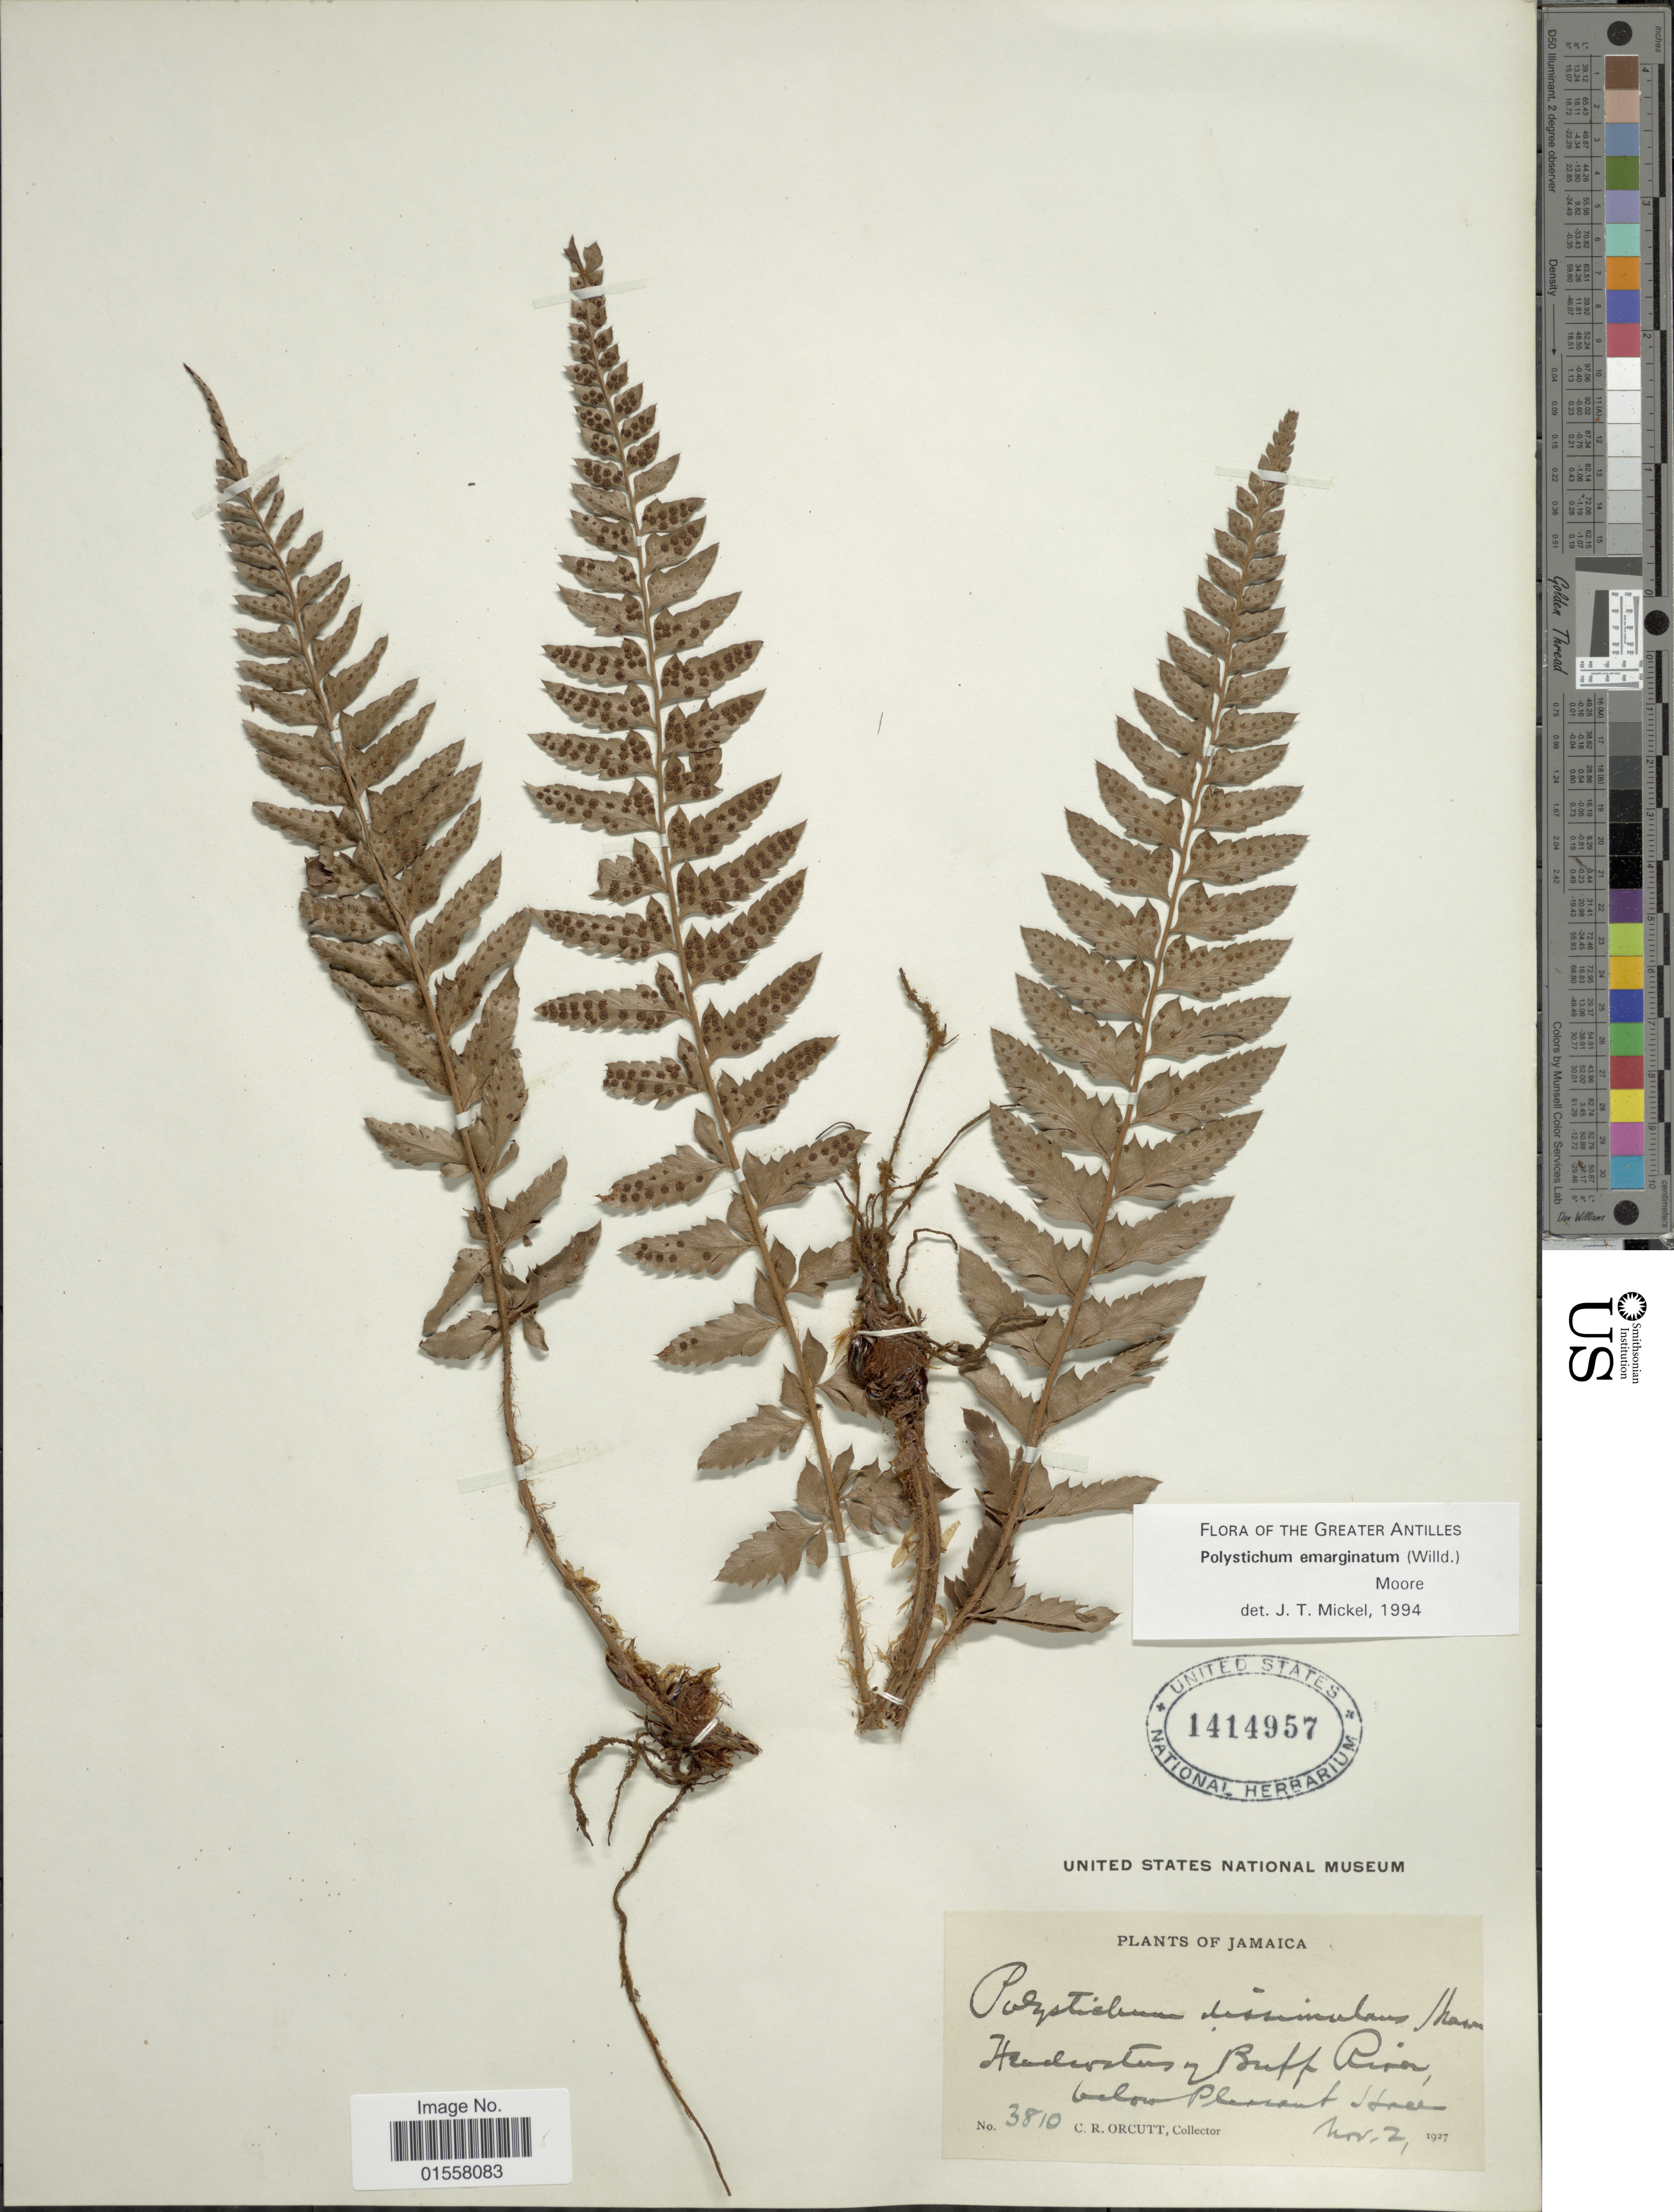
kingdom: Plantae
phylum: Tracheophyta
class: Polypodiopsida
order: Polypodiales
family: Dryopteridaceae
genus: Polystichum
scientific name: Polystichum emarginatum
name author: (Willd.) Moore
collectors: C. R. Orcutt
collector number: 3810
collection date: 1927-11-02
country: Jamaica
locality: Headwaters of Bluff River, below Pleasant Hall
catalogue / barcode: US 1414957